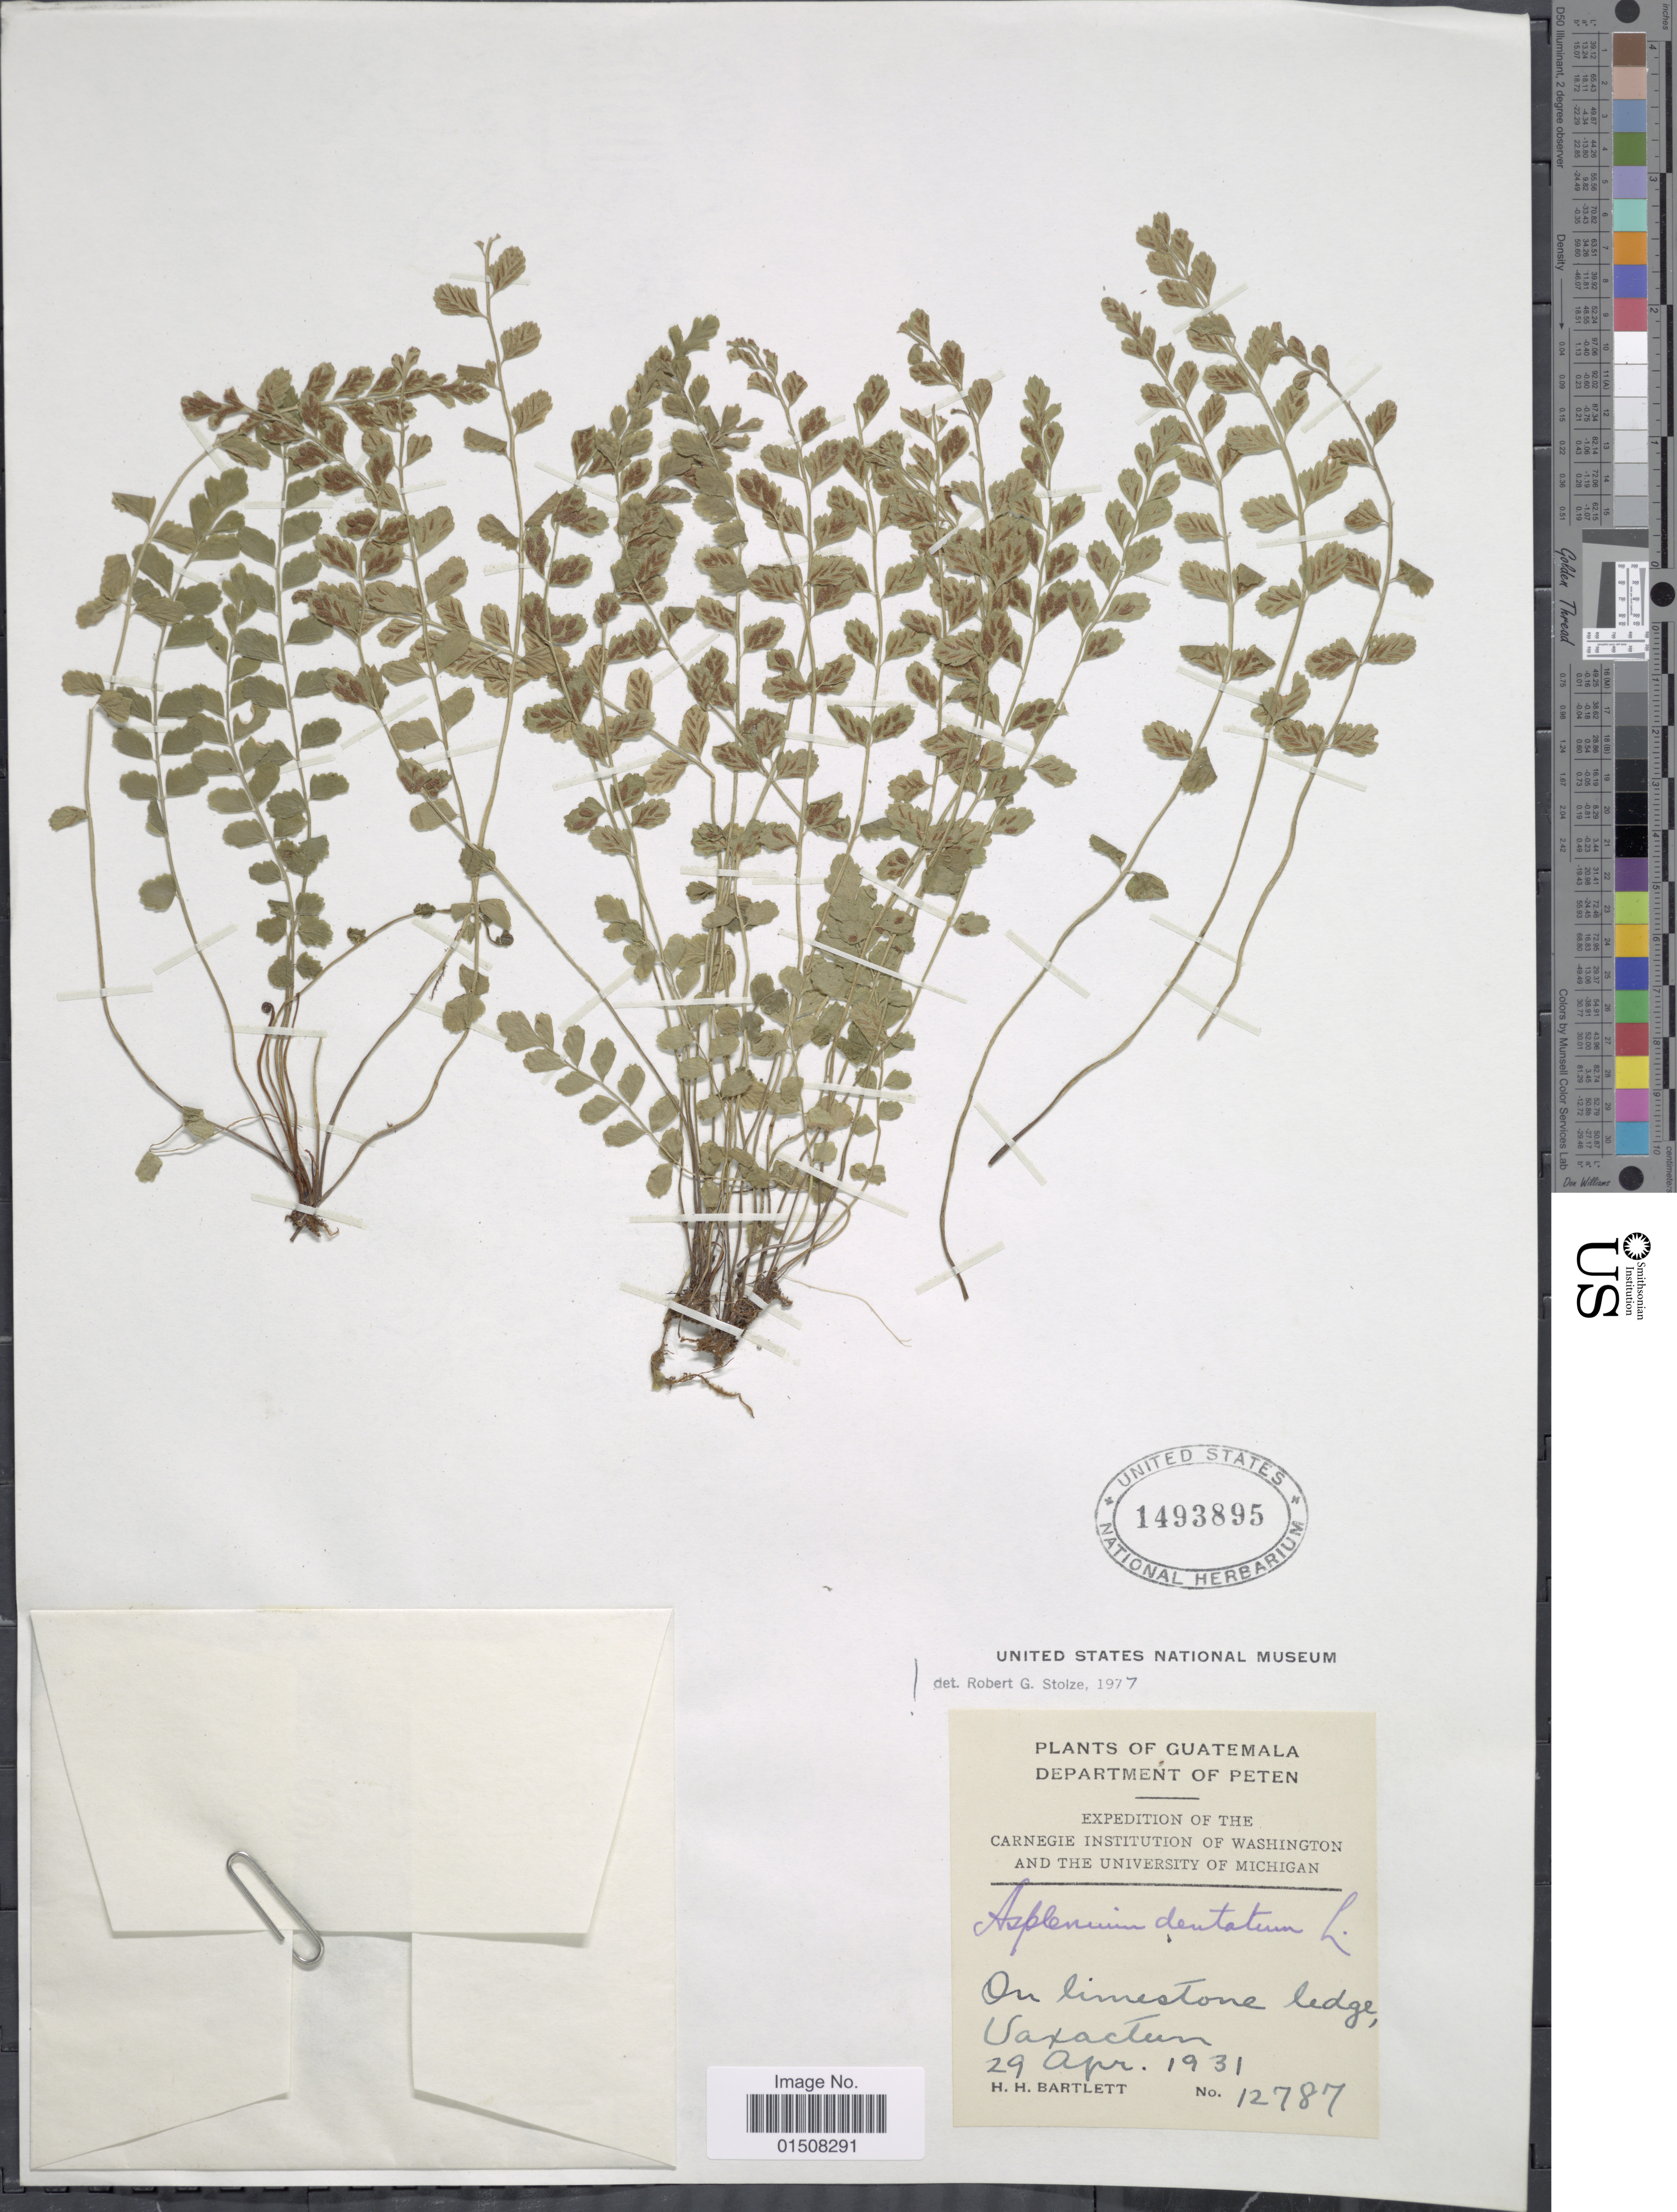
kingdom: Plantae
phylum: Tracheophyta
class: Polypodiopsida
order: Polypodiales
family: Aspleniaceae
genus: Asplenium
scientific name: Asplenium trichomanes-dentatum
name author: L.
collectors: H. H. Bartlett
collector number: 12787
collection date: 1931-04-29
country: Guatemala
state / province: El Petén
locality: Department of Peten, on limestone ledge Uaxactun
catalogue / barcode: US 1493895